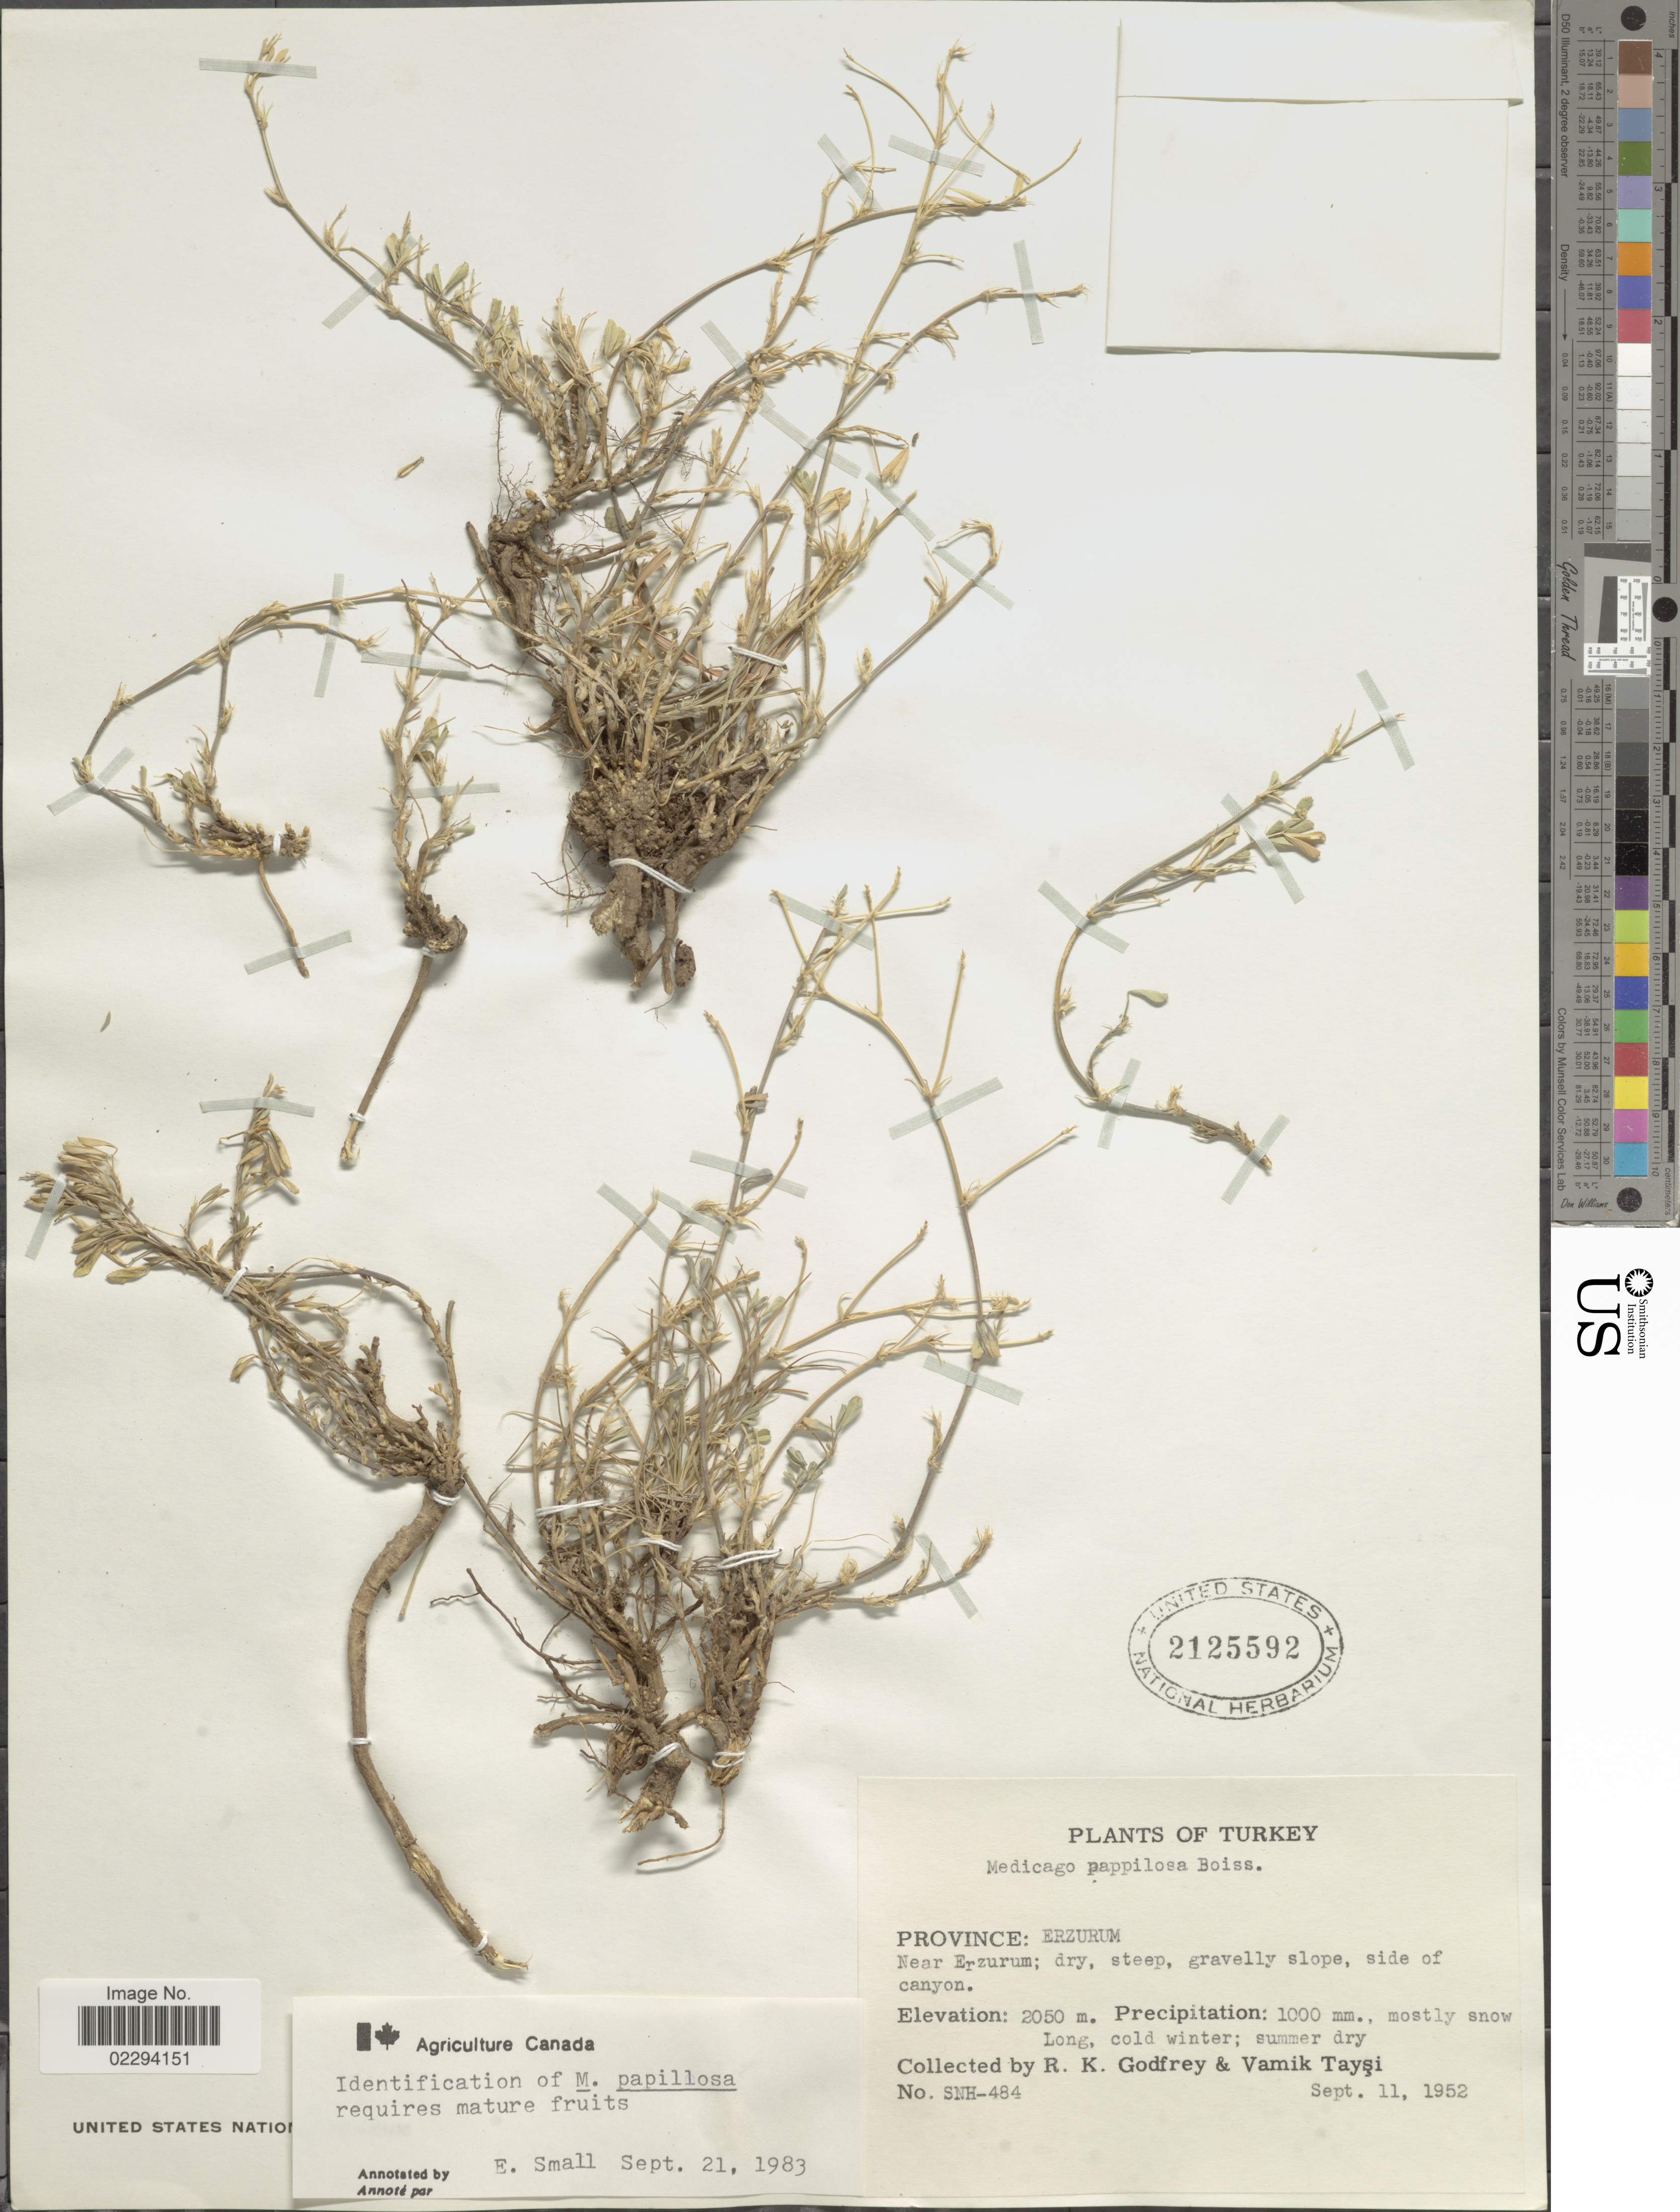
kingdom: Plantae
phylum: Tracheophyta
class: Magnoliopsida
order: Fabales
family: Fabaceae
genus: Medicago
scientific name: Medicago papillosa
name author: Boiss.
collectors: R. K. Godfrey & V. Taysi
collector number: SNH-484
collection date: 1952-09-11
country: Turkey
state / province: Erzurum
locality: Province: Erzurum. Near Erzurum; dry, steep, gravelly slope, side of canyon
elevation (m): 2050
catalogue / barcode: US 2125592